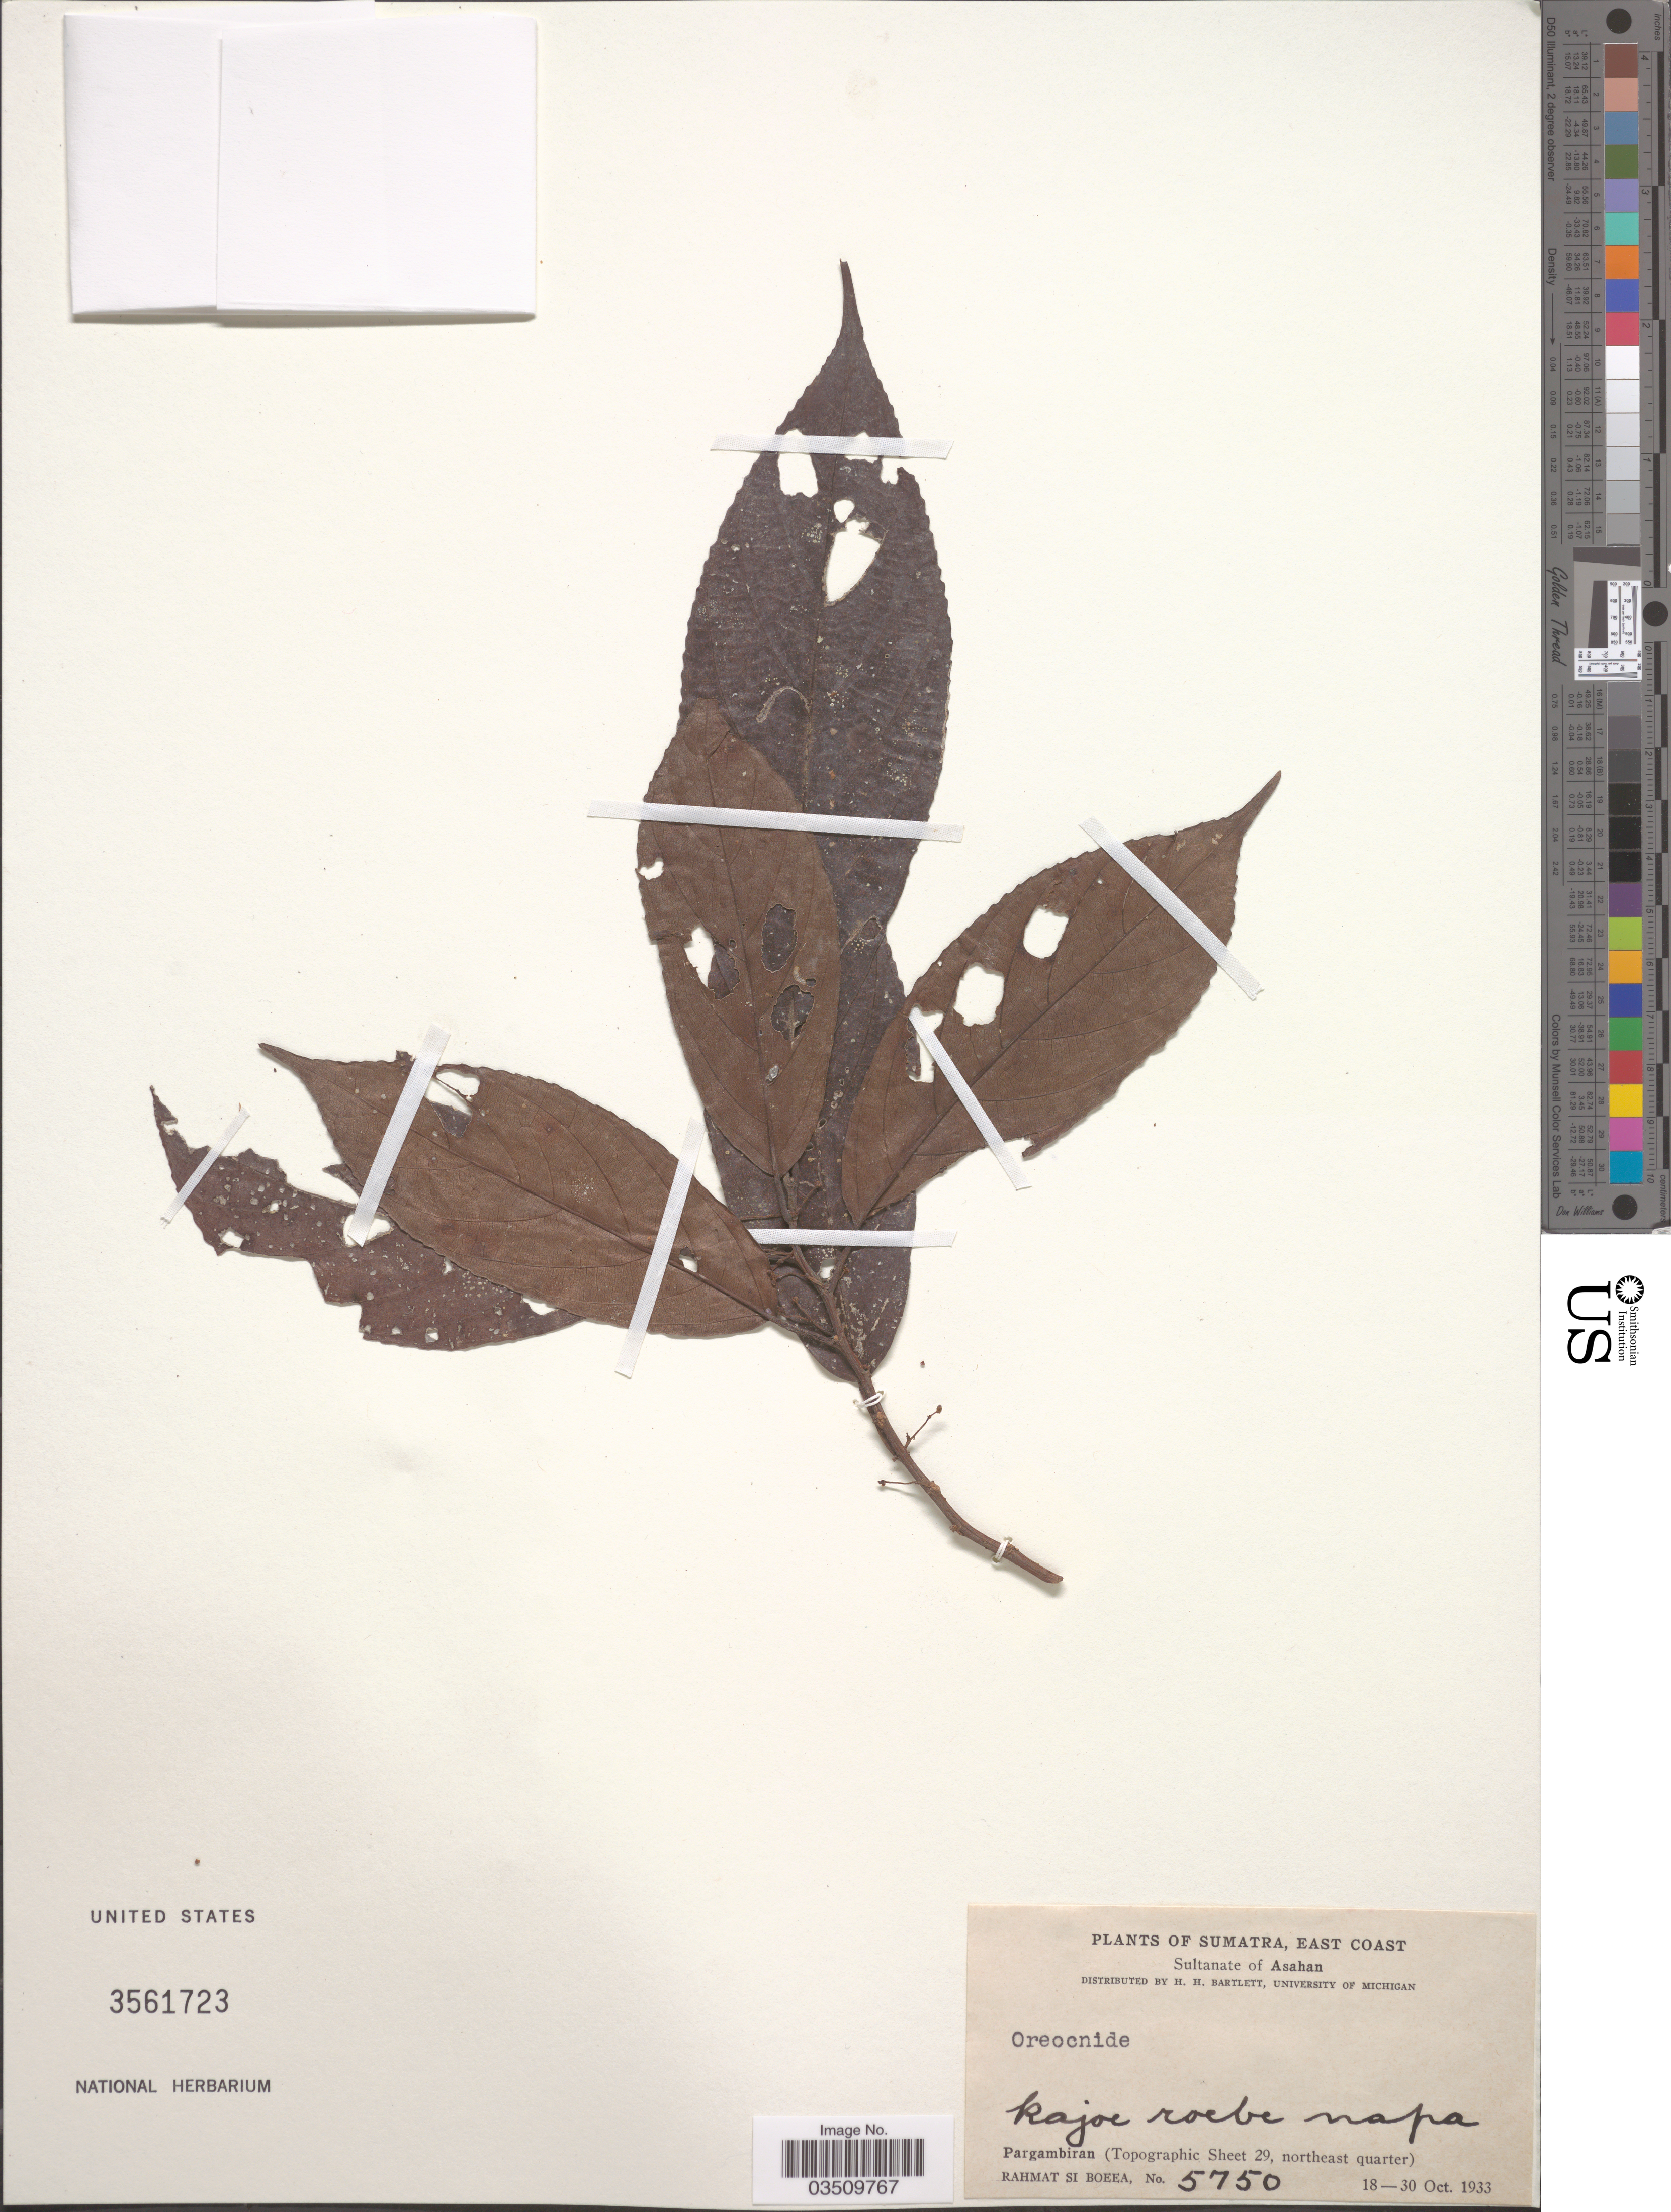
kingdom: Plantae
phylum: Tracheophyta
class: Magnoliopsida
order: Rosales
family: Urticaceae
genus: Oreocnide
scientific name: Oreocnide sp.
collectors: Rahmat Si Boeea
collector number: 5750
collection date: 1933-10-18/1933-10-30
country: Indonesia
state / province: Sumatra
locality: East Coast. Sultanate of Asahan. Pargambiran (Topographic Sheet 29, northeast quarter).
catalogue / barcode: US 3561723